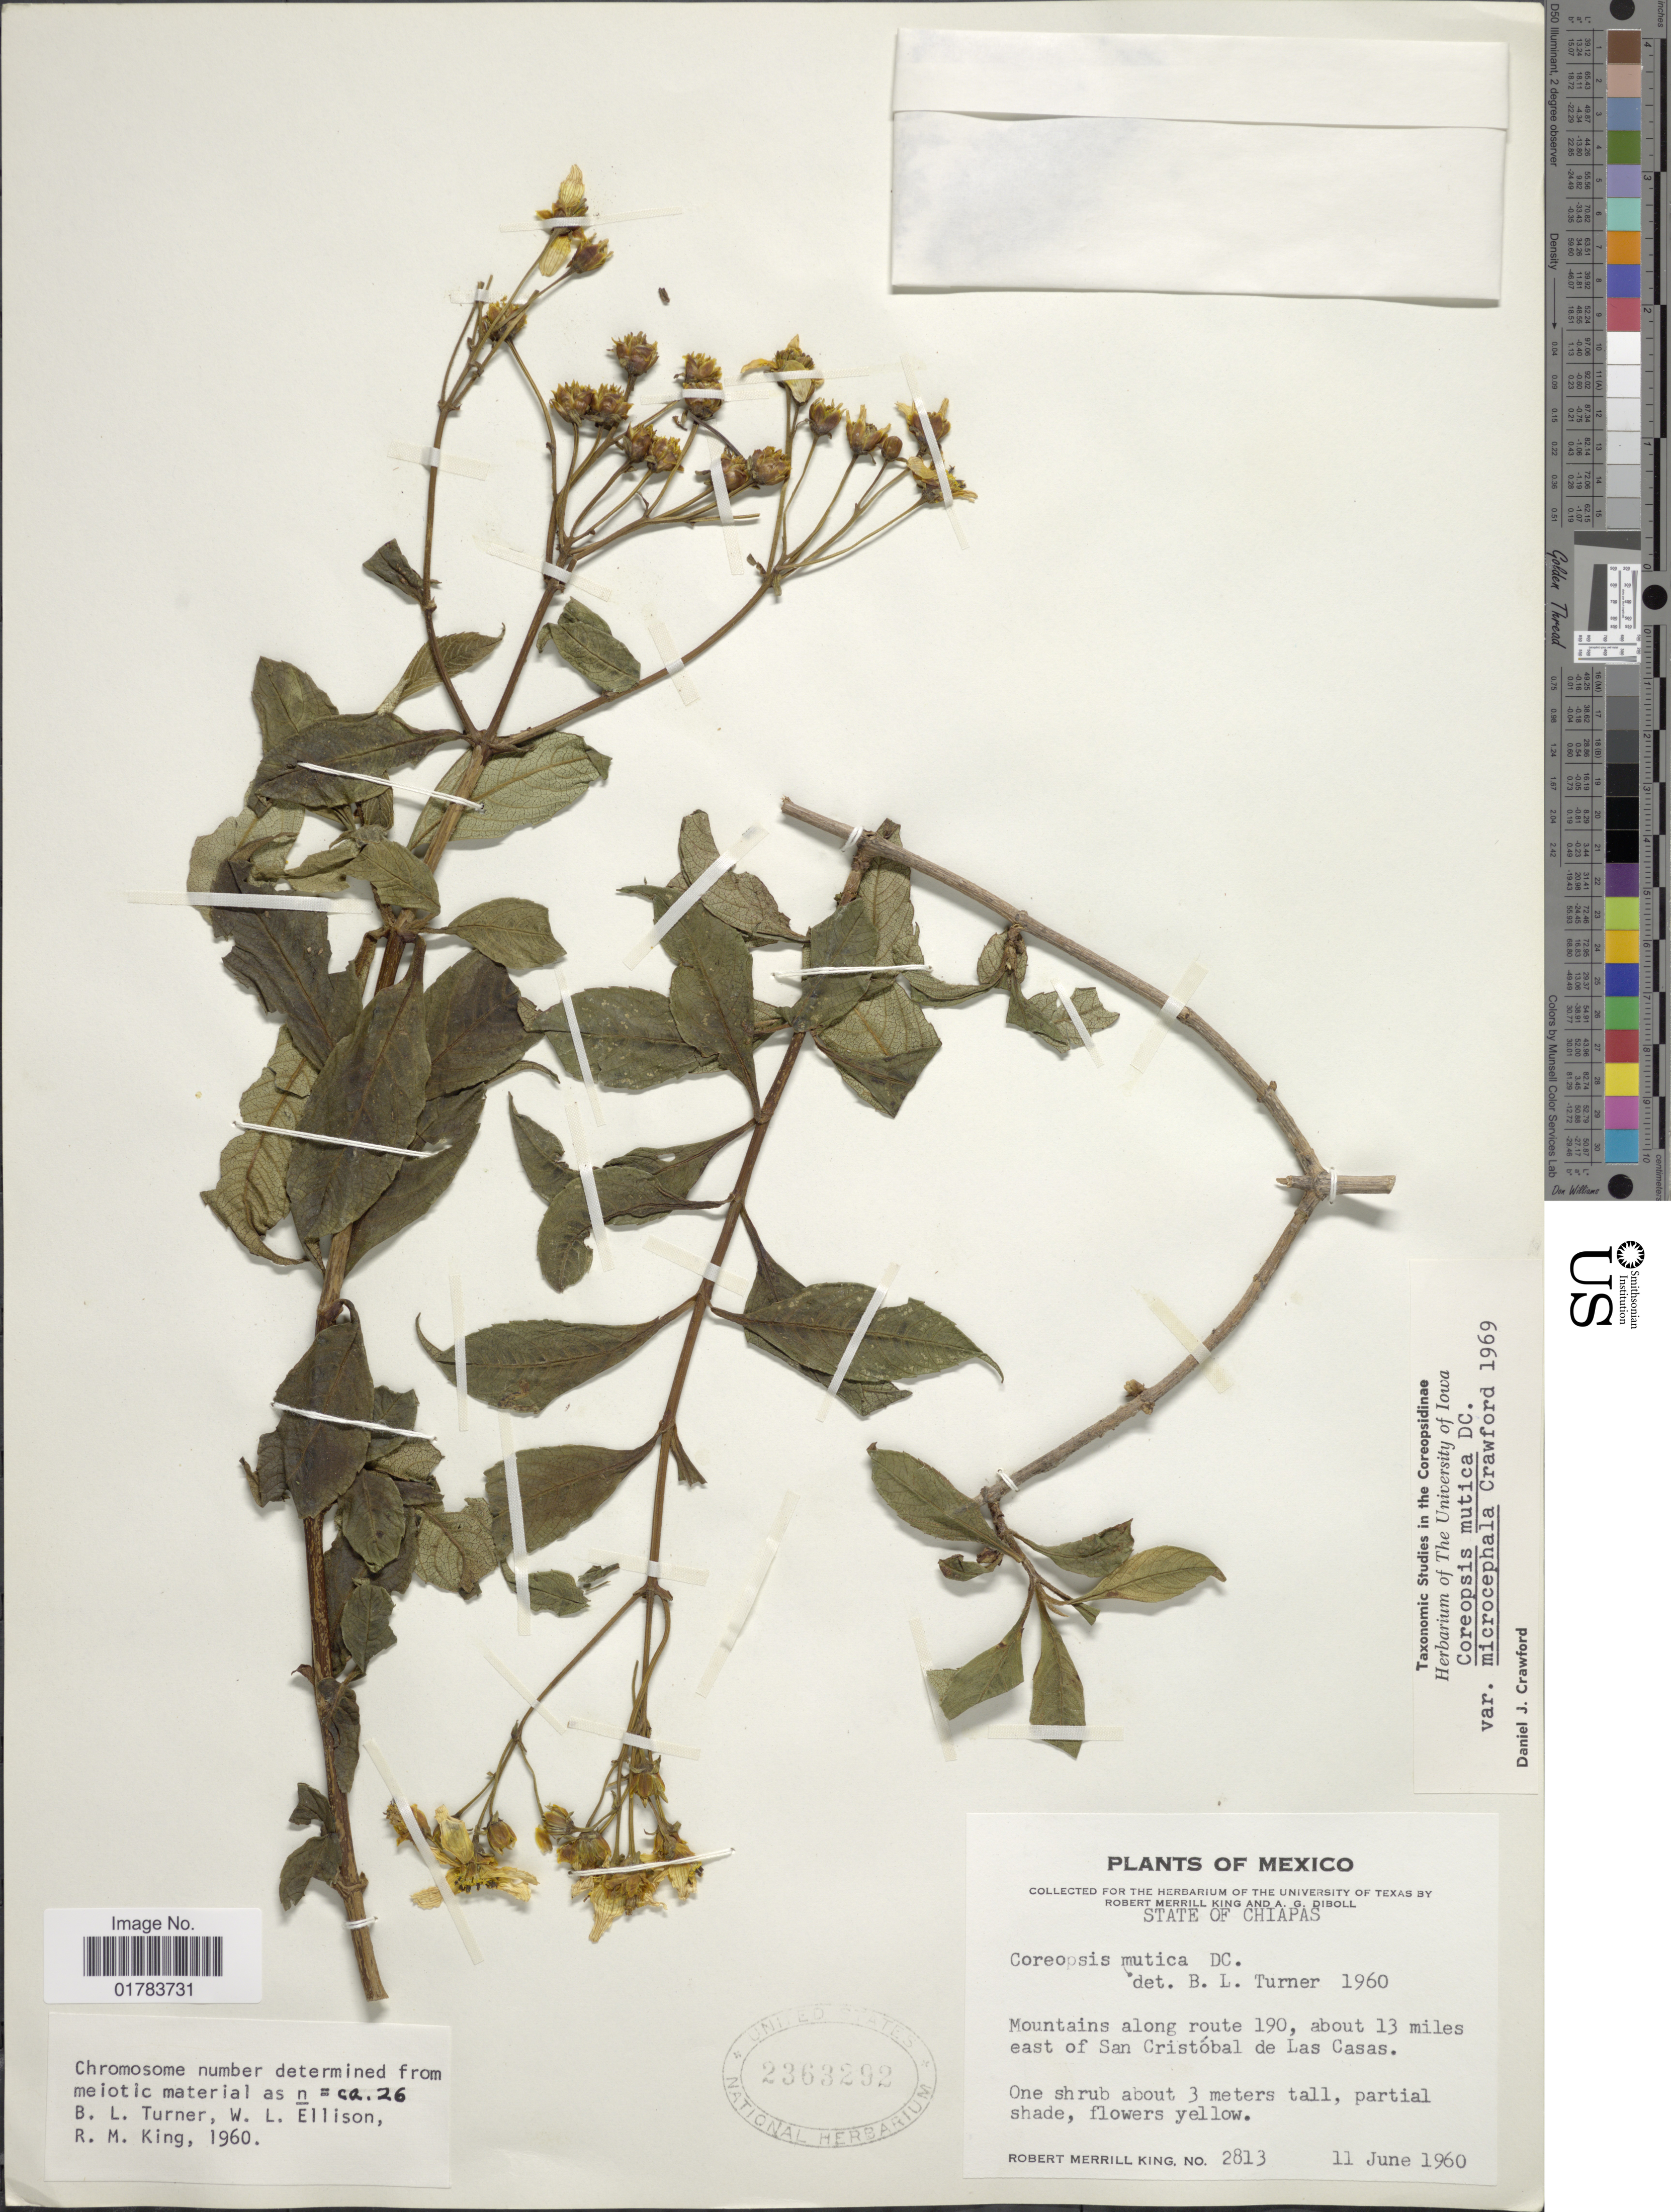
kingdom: Plantae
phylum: Tracheophyta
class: Magnoliopsida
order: Asterales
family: Asteraceae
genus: Coreopsis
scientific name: Coreopsis mutica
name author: DC.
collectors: R. M. King & A. Diboll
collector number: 2813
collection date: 1960-06-11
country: Mexico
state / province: Chiapas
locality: Mountains along route 190, about 13 miles east of San Cristobal de Las Casas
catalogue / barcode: US 2363292